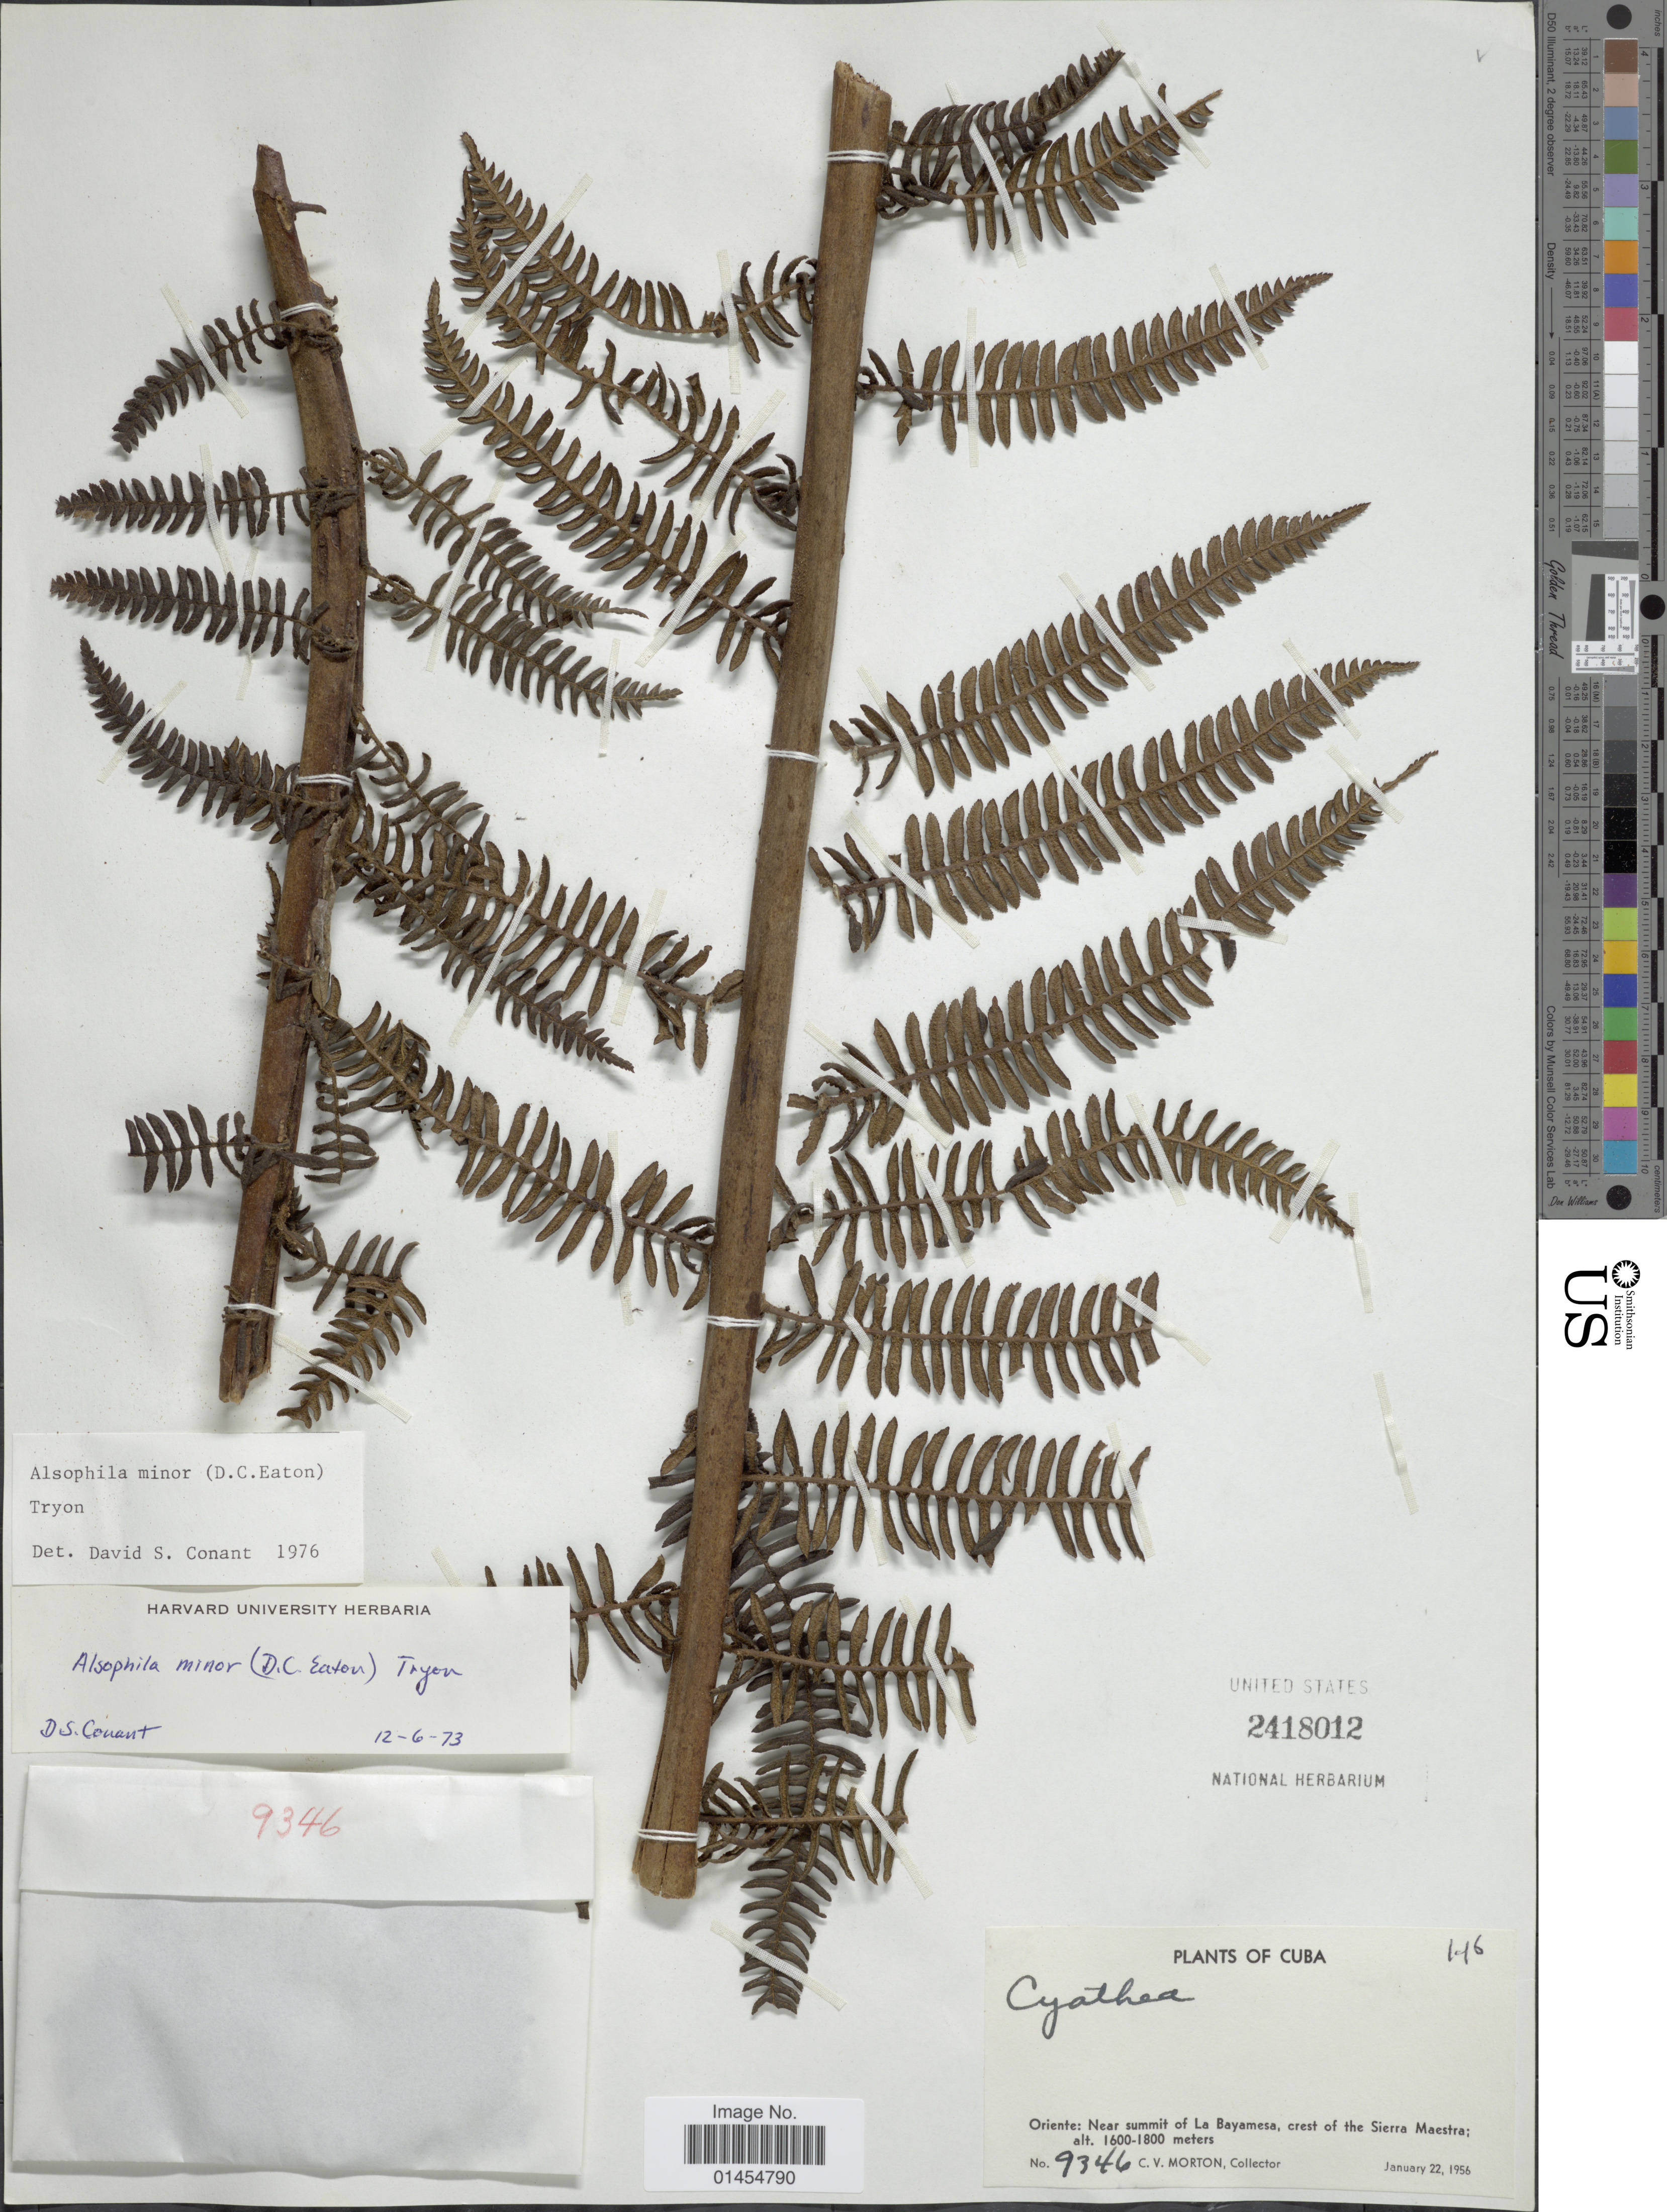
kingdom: Plantae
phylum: Tracheophyta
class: Polypodiopsida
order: Cyatheales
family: Cyatheaceae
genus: Alsophila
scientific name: Alsophila minor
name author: (D.C. Eaton) R.M. Tryon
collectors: C. V. Morton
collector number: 9346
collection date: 1956-01-22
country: Cuba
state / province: Oriente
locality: Near summit of La Bayamesa, crest of the Sierra Maestra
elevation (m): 1600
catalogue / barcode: US 2418012